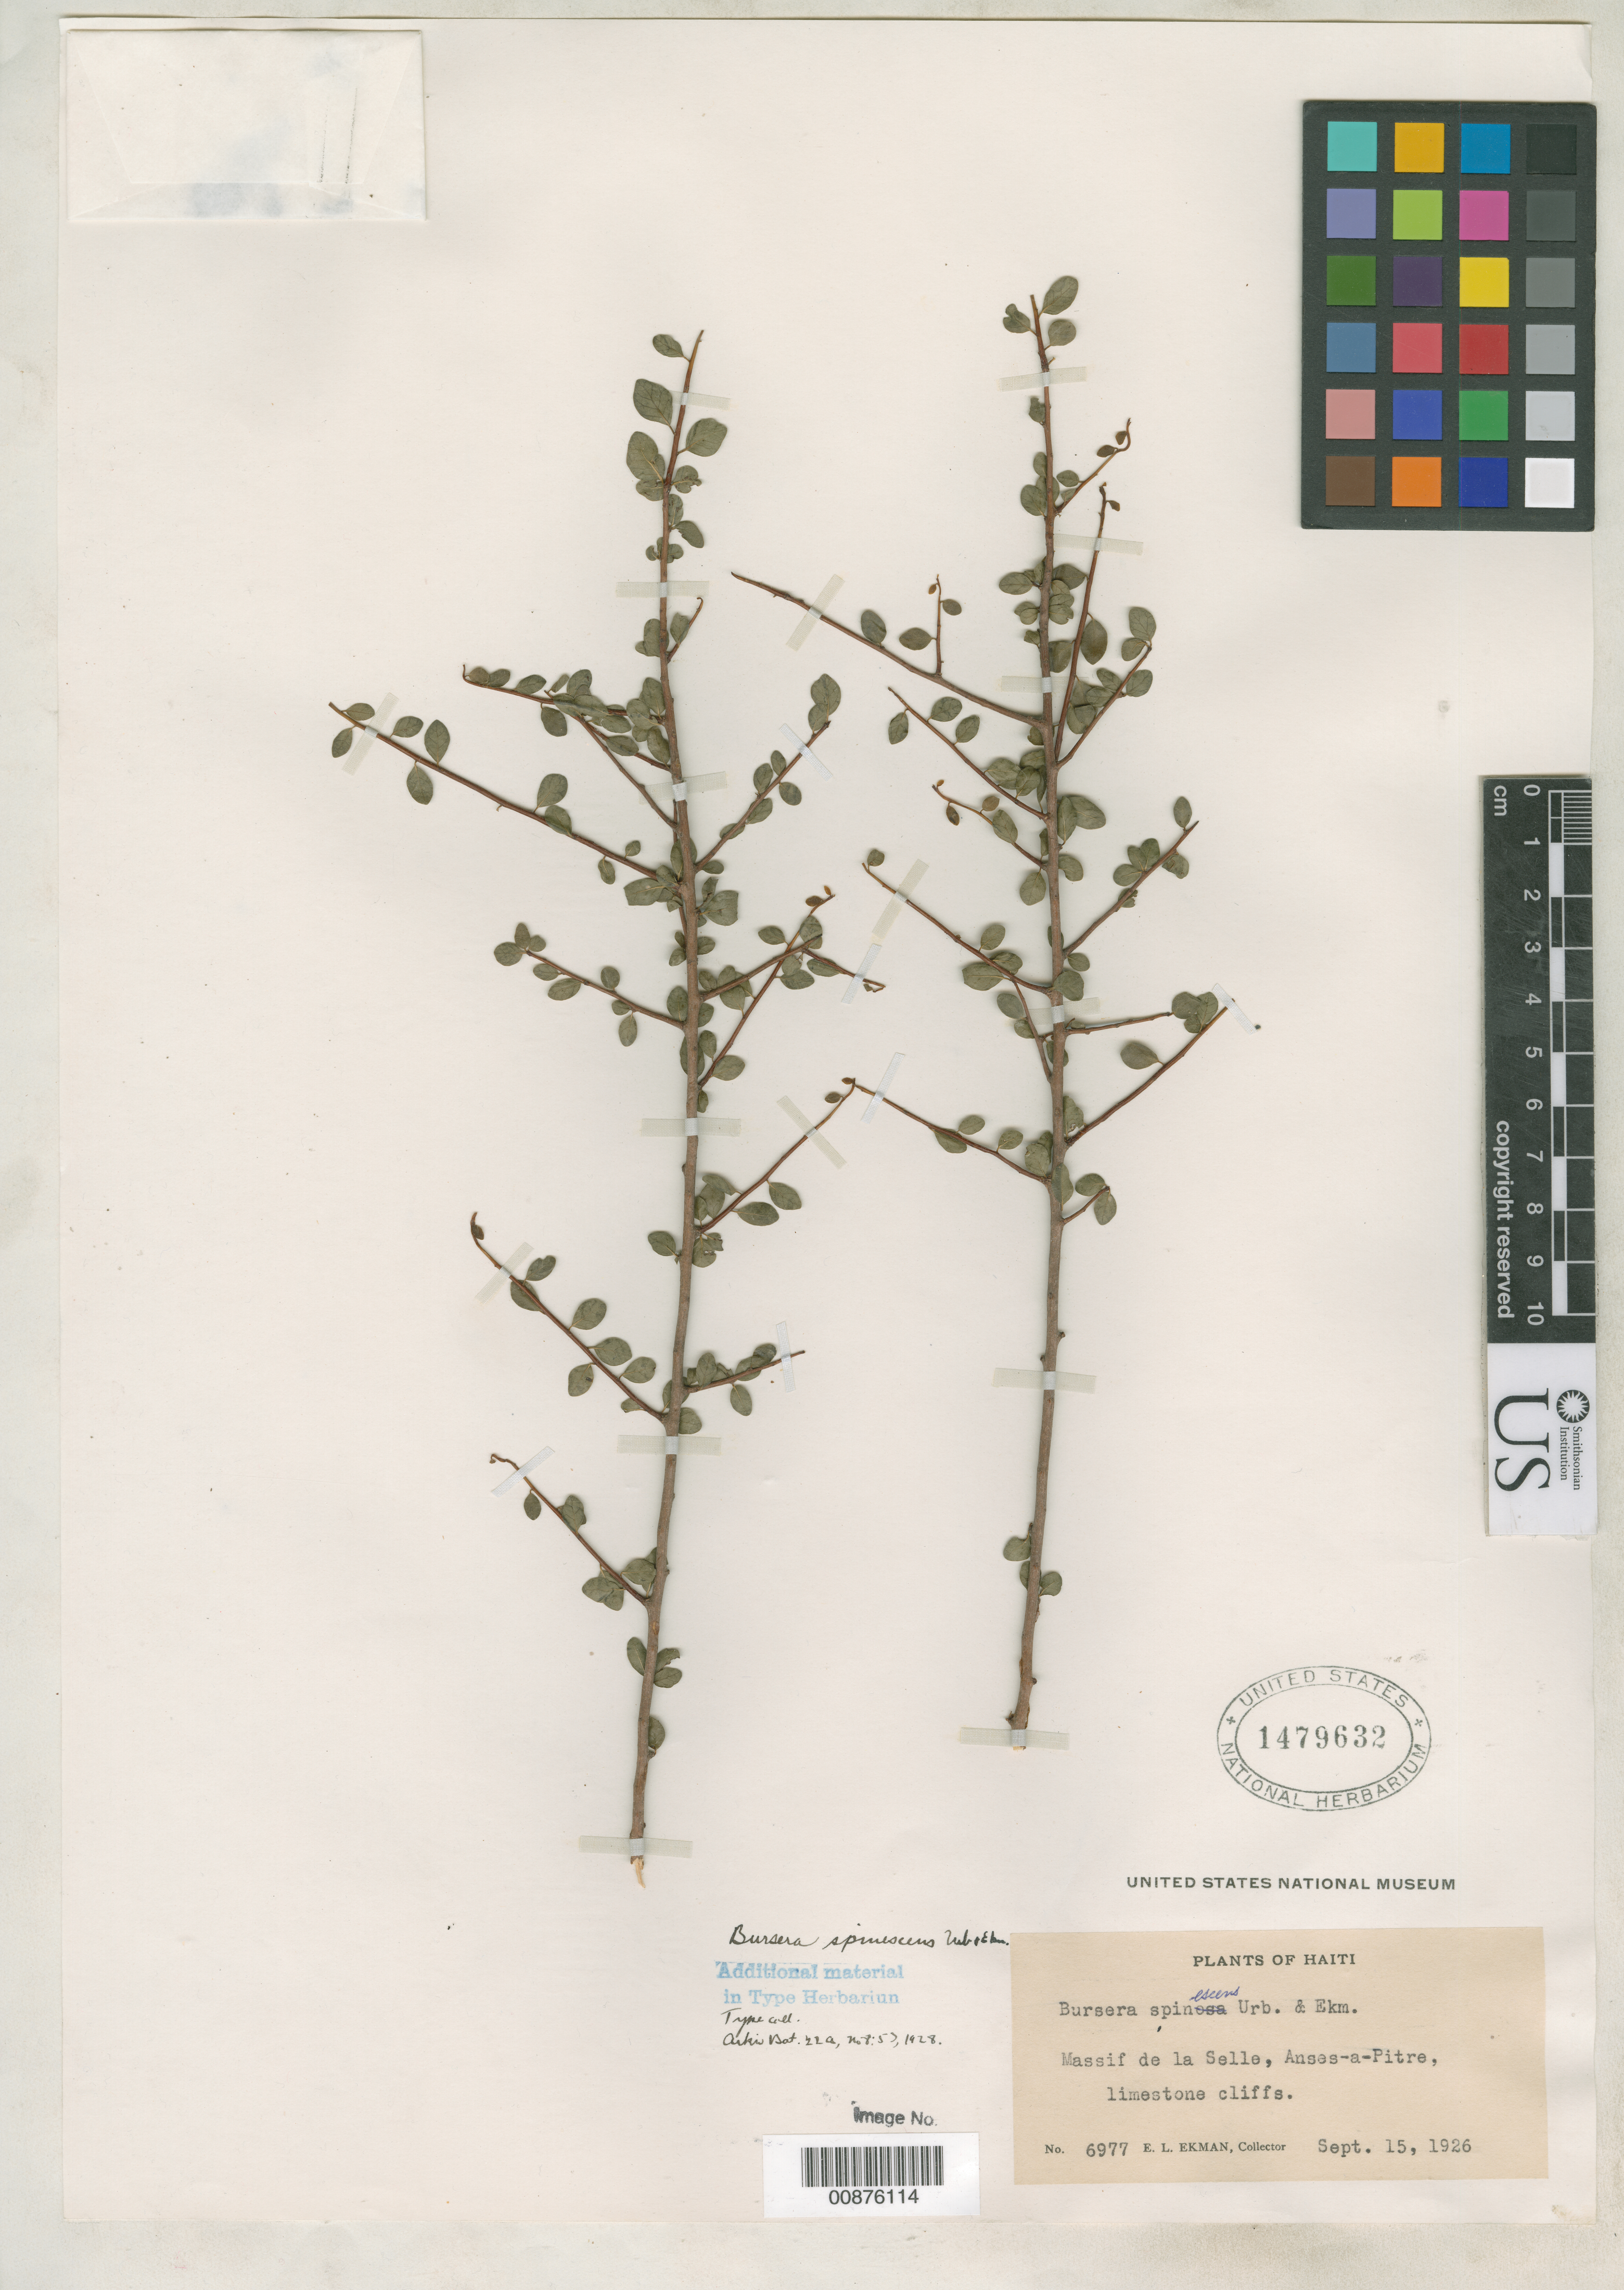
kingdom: Plantae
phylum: Tracheophyta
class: Magnoliopsida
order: Sapindales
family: Burseraceae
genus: Bursera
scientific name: Bursera spinescens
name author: Urb. & Ekman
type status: Isotype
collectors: E. L. Ekman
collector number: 6977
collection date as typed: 15 Sep 1926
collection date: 1926-09-15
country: Haiti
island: Hispaniola Island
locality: Massif de La Selle, prope Anses-a-Pitre.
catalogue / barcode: US 1479632